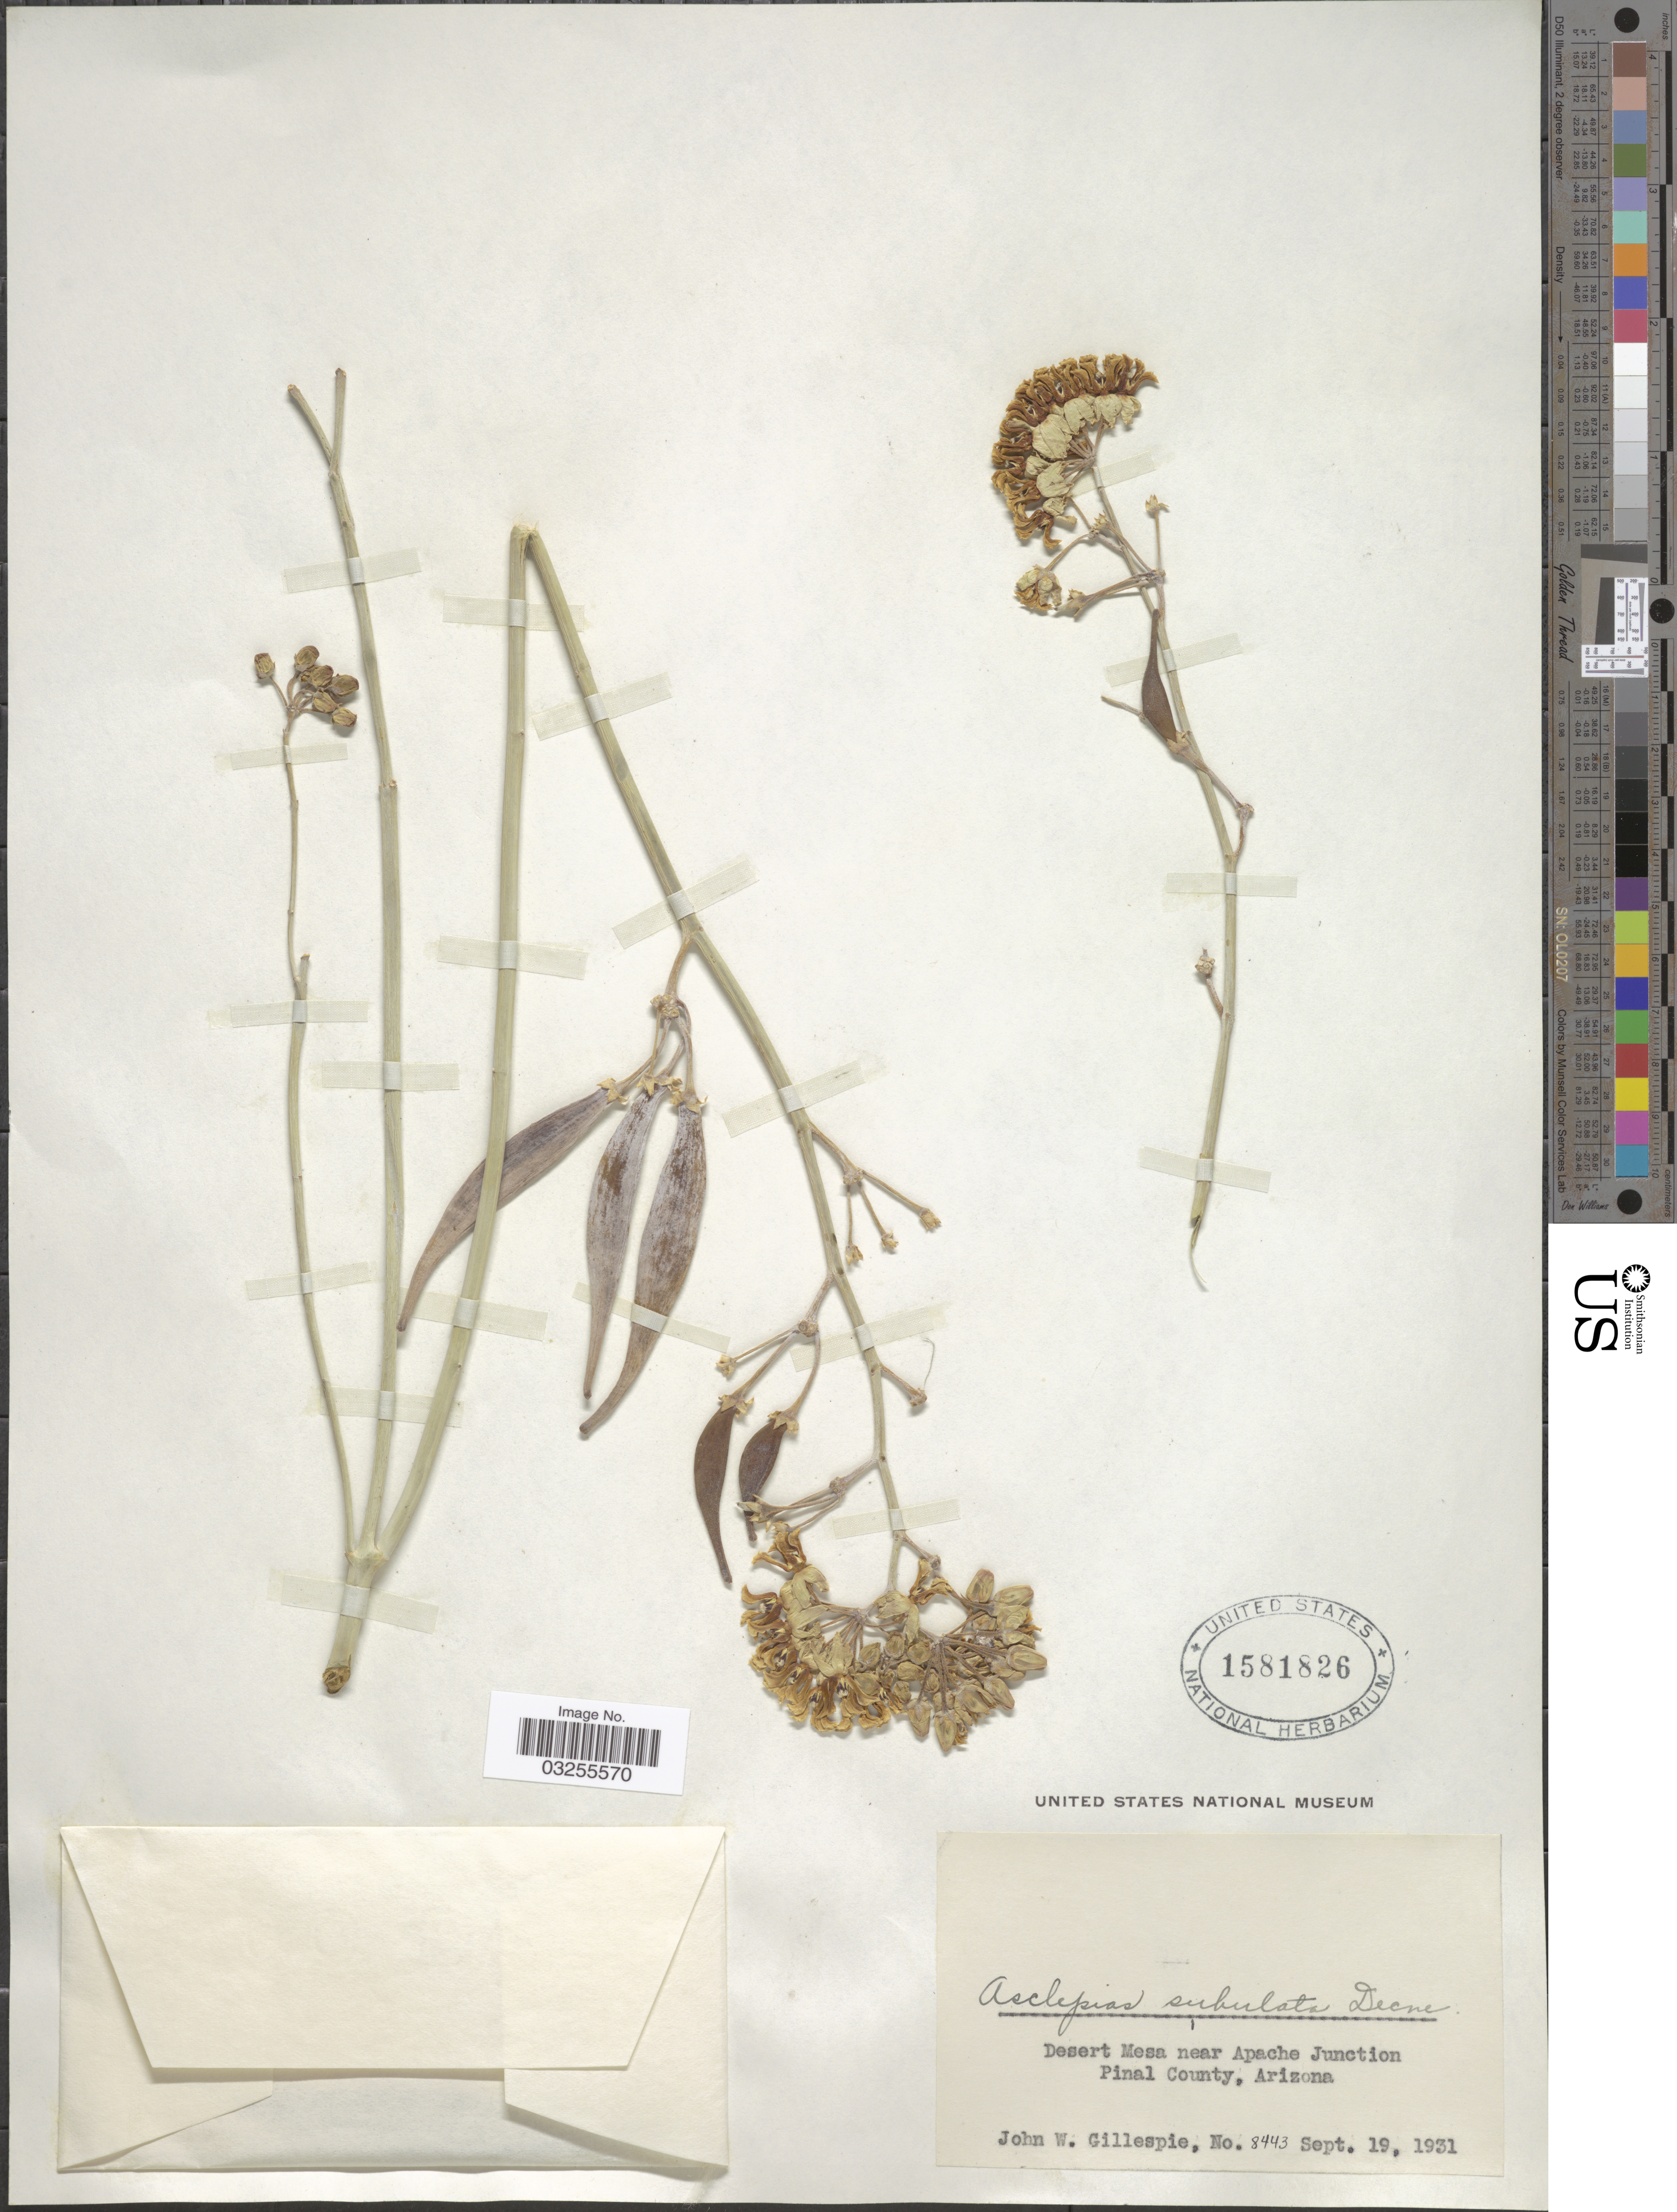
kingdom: Plantae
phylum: Tracheophyta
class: Magnoliopsida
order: Gentianales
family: Apocynaceae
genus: Asclepias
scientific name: Asclepias subulata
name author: Decne.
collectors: J. W. Gillespie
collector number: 8443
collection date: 1931-09-19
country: United States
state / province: Arizona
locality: Desert Mesa near Apache Junction, Pinal County.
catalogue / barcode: US 1581826